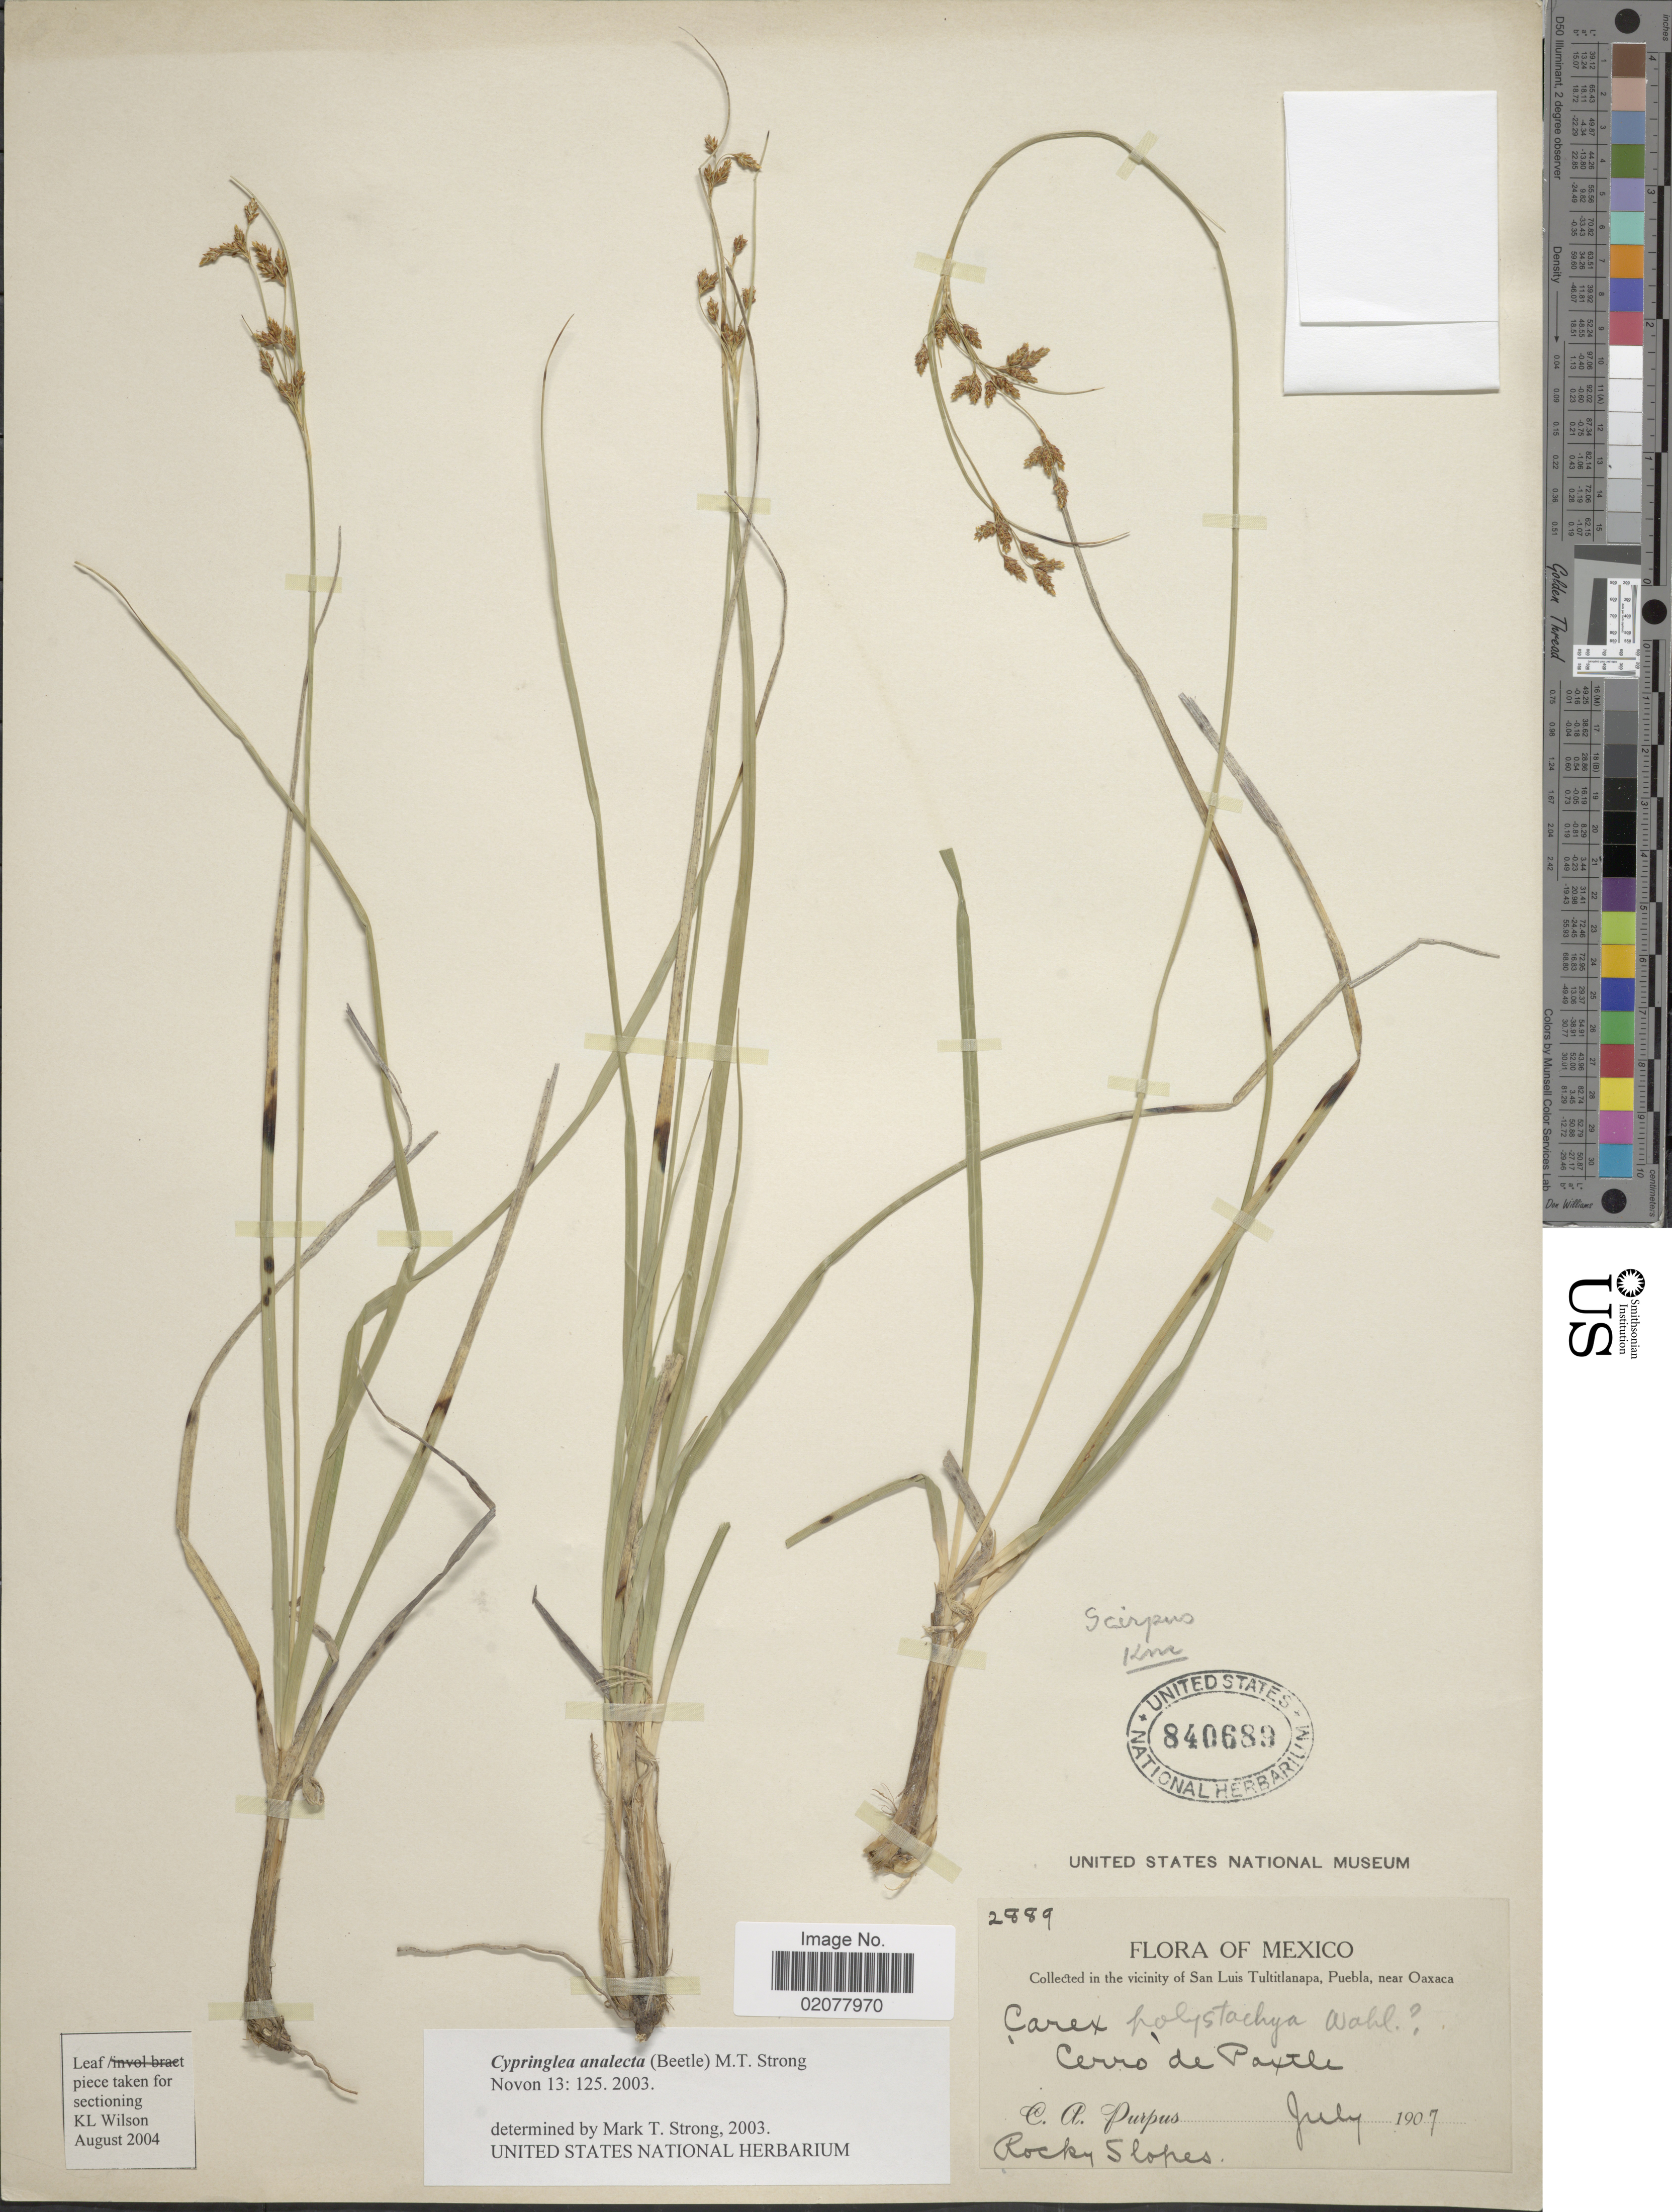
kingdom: Plantae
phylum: Tracheophyta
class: Liliopsida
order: Poales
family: Cyperaceae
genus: Cypringlea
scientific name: Cypringlea analecta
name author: (Beetle) M.T. Strong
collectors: C. A. Purpus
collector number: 2889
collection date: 1907-07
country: Mexico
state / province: Puebla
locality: In the vicinity of San Luis Tultitlanapa, Puebla, near Oaxaca. Cerro de Paxtle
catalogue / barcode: US 840689